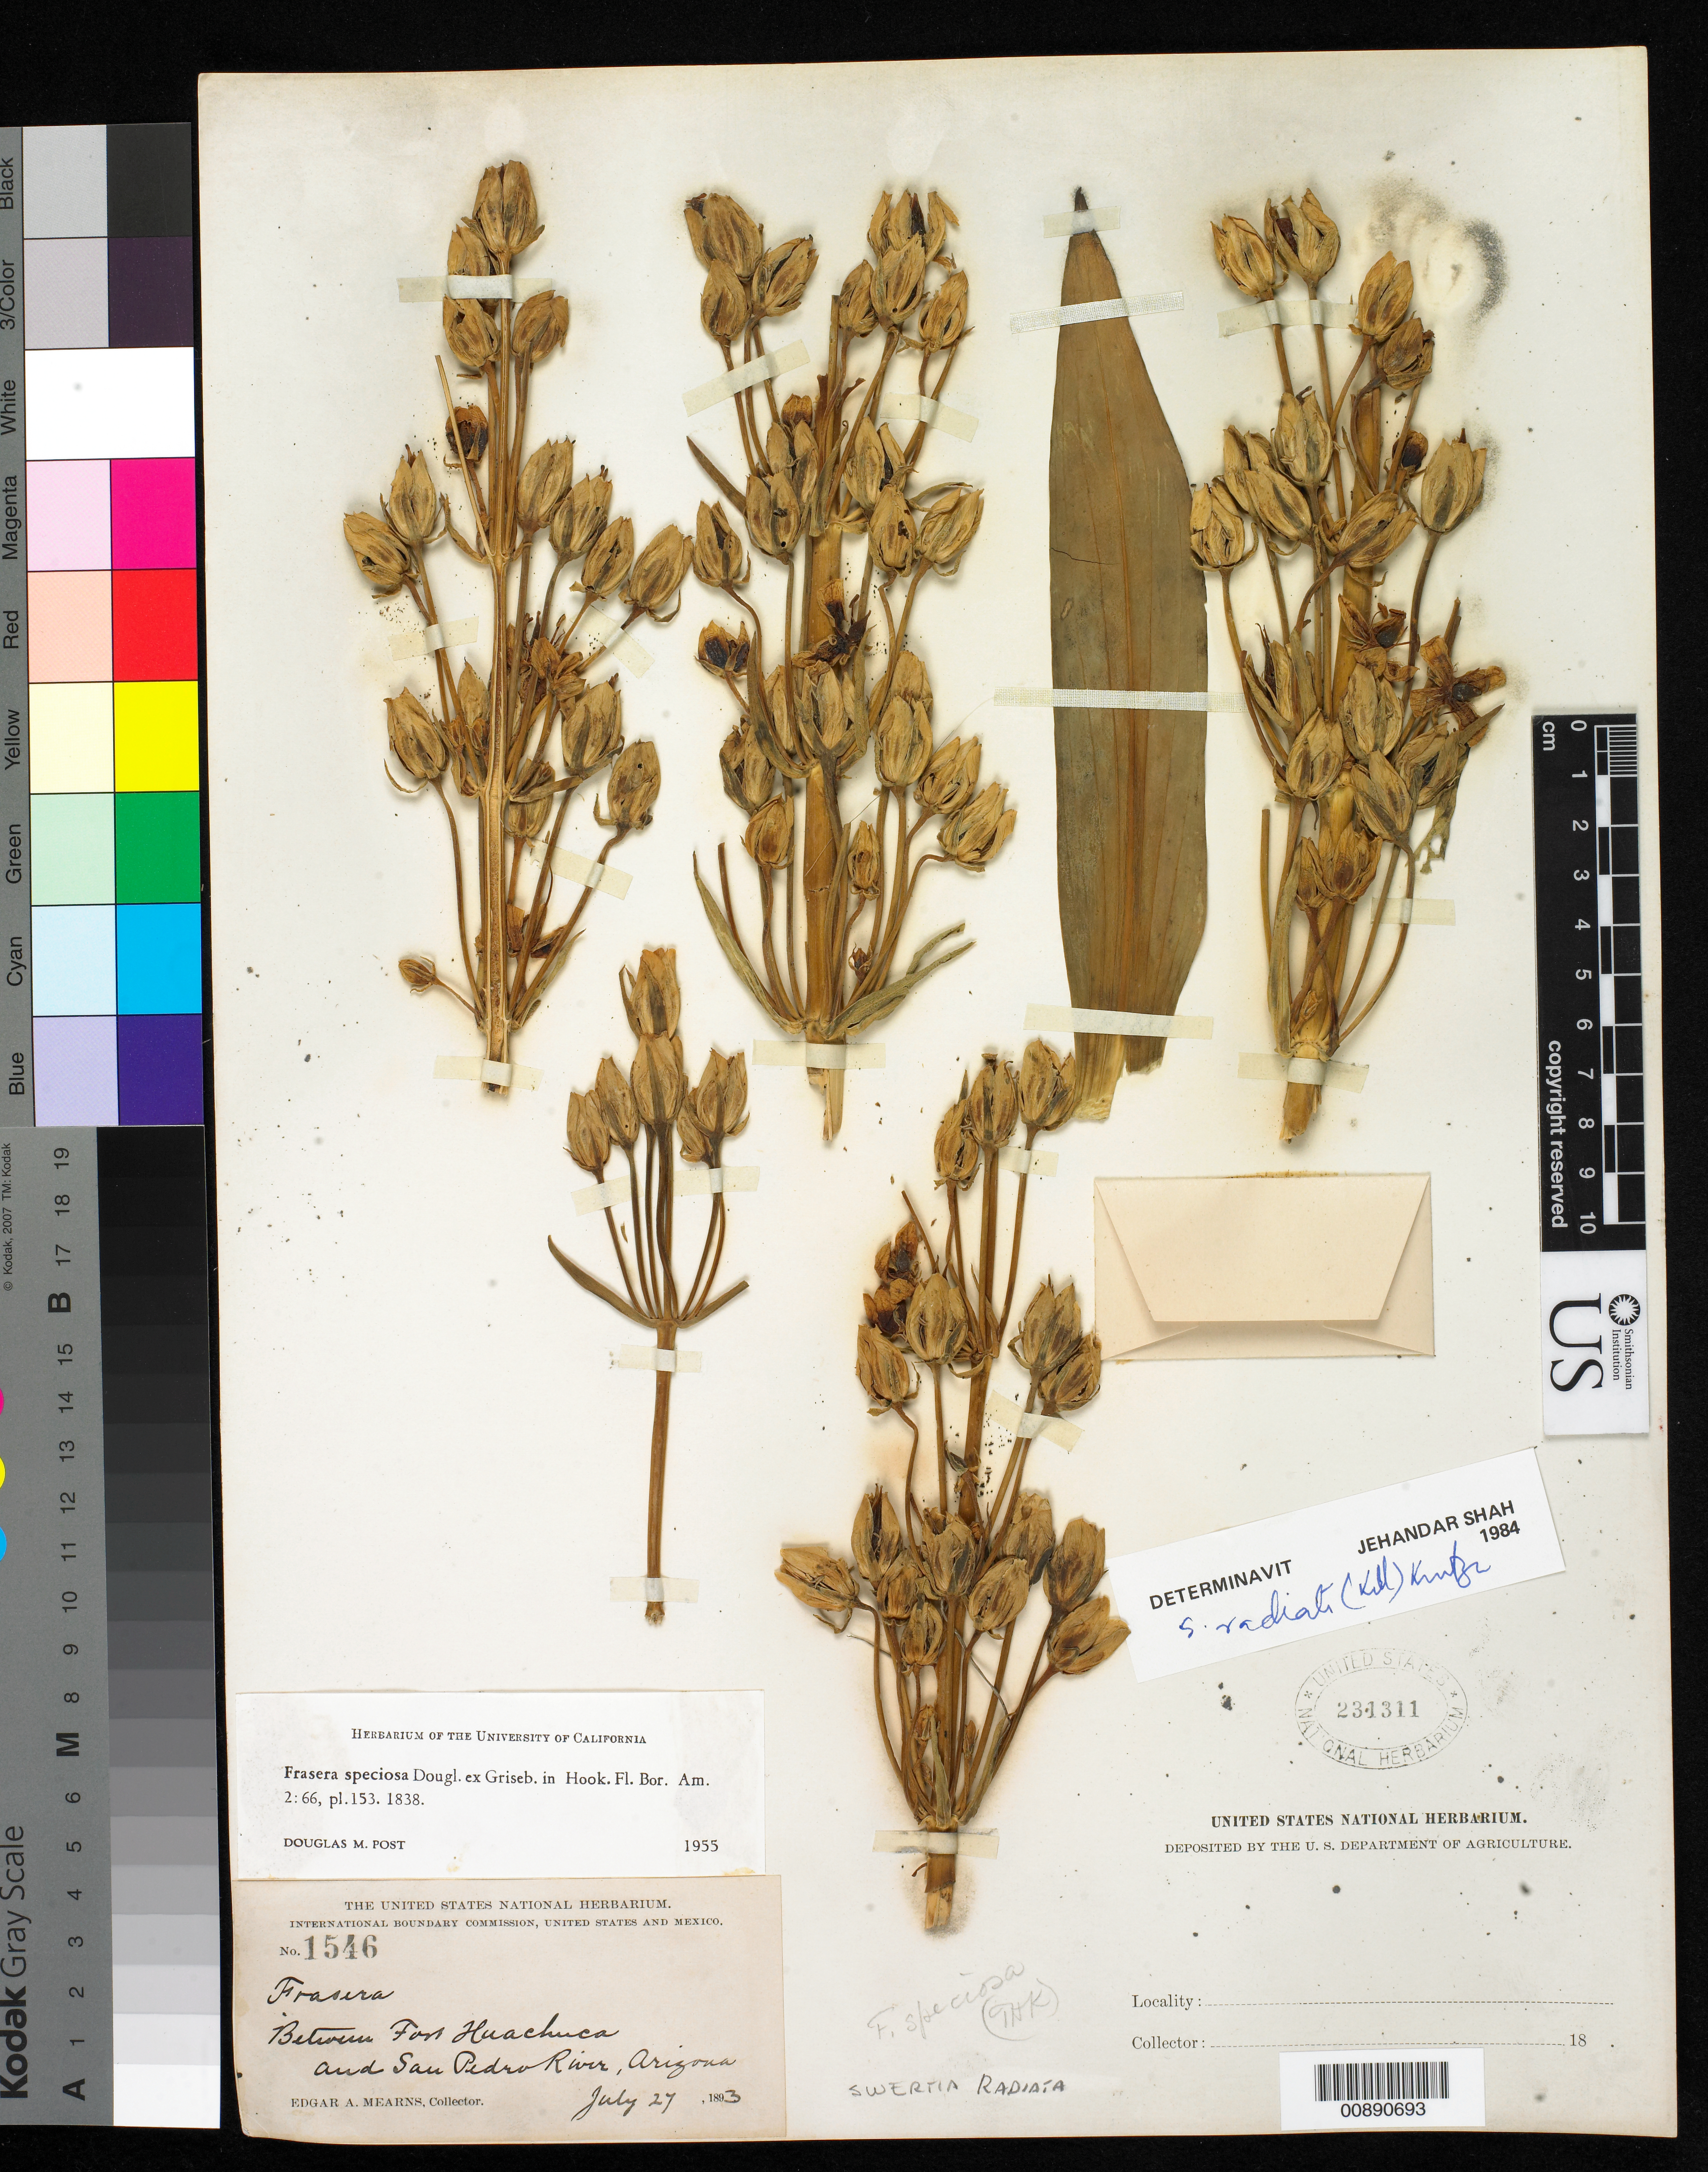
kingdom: Plantae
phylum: Tracheophyta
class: Magnoliopsida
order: Gentianales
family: Gentianaceae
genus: Swertia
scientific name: Swertia radiata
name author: (Kellogg) Kuntze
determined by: Shah, Jehander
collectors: E. A. Mearns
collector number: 1546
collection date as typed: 27 Jul 1893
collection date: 1893-07-27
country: United States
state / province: Arizona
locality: Between Fort Huachuca and San Pedro River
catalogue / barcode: US 231311